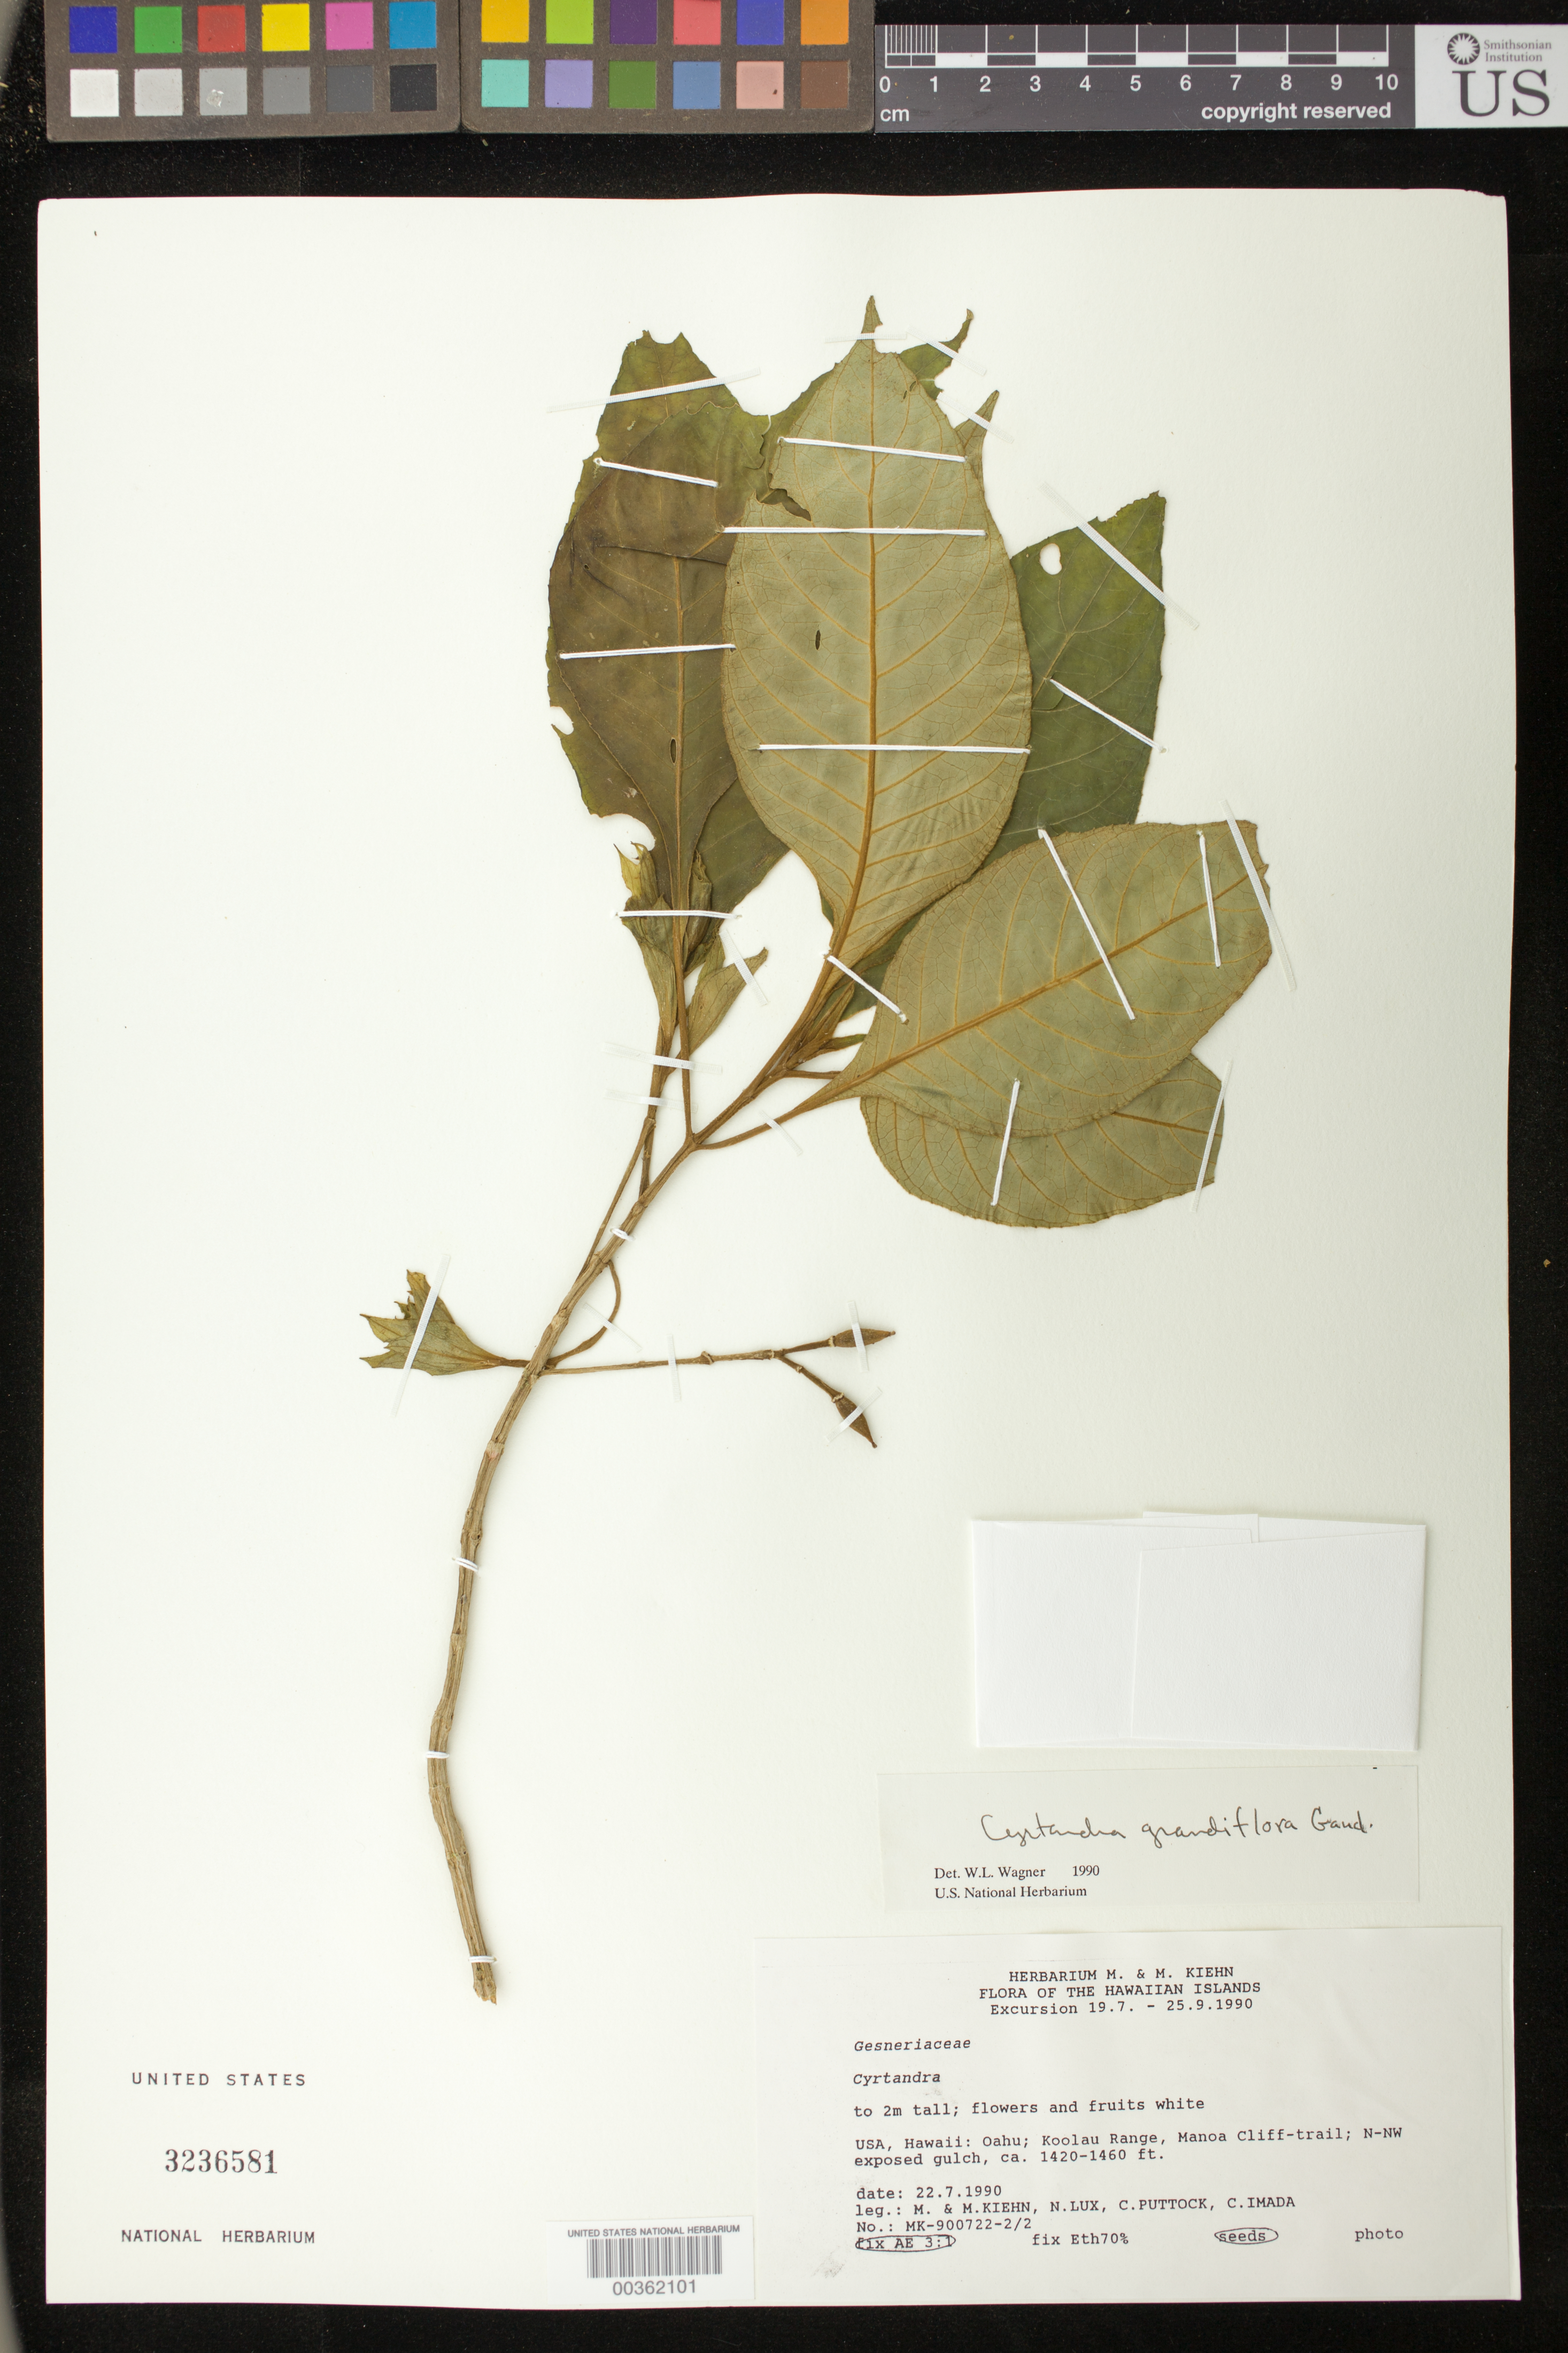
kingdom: Plantae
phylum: Tracheophyta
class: Magnoliopsida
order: Lamiales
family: Gesneriaceae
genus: Cyrtandra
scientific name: Cyrtandra grandiflora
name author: Gaudich.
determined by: Wagner, W. L., (BOT), Smithsonian Institution - National Museum of Natural History (UNITED STATES)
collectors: M. Kiehn, N. Lux, C. Puttock & C. Imada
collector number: MK- 900722 2/2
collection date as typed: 22 Jul 1990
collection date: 1990-07-22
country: United States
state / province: Hawaii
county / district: Honolulu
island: Oahu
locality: Honolulu co., Koolau range, Manoa cliff-trail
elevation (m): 433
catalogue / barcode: US 3236581